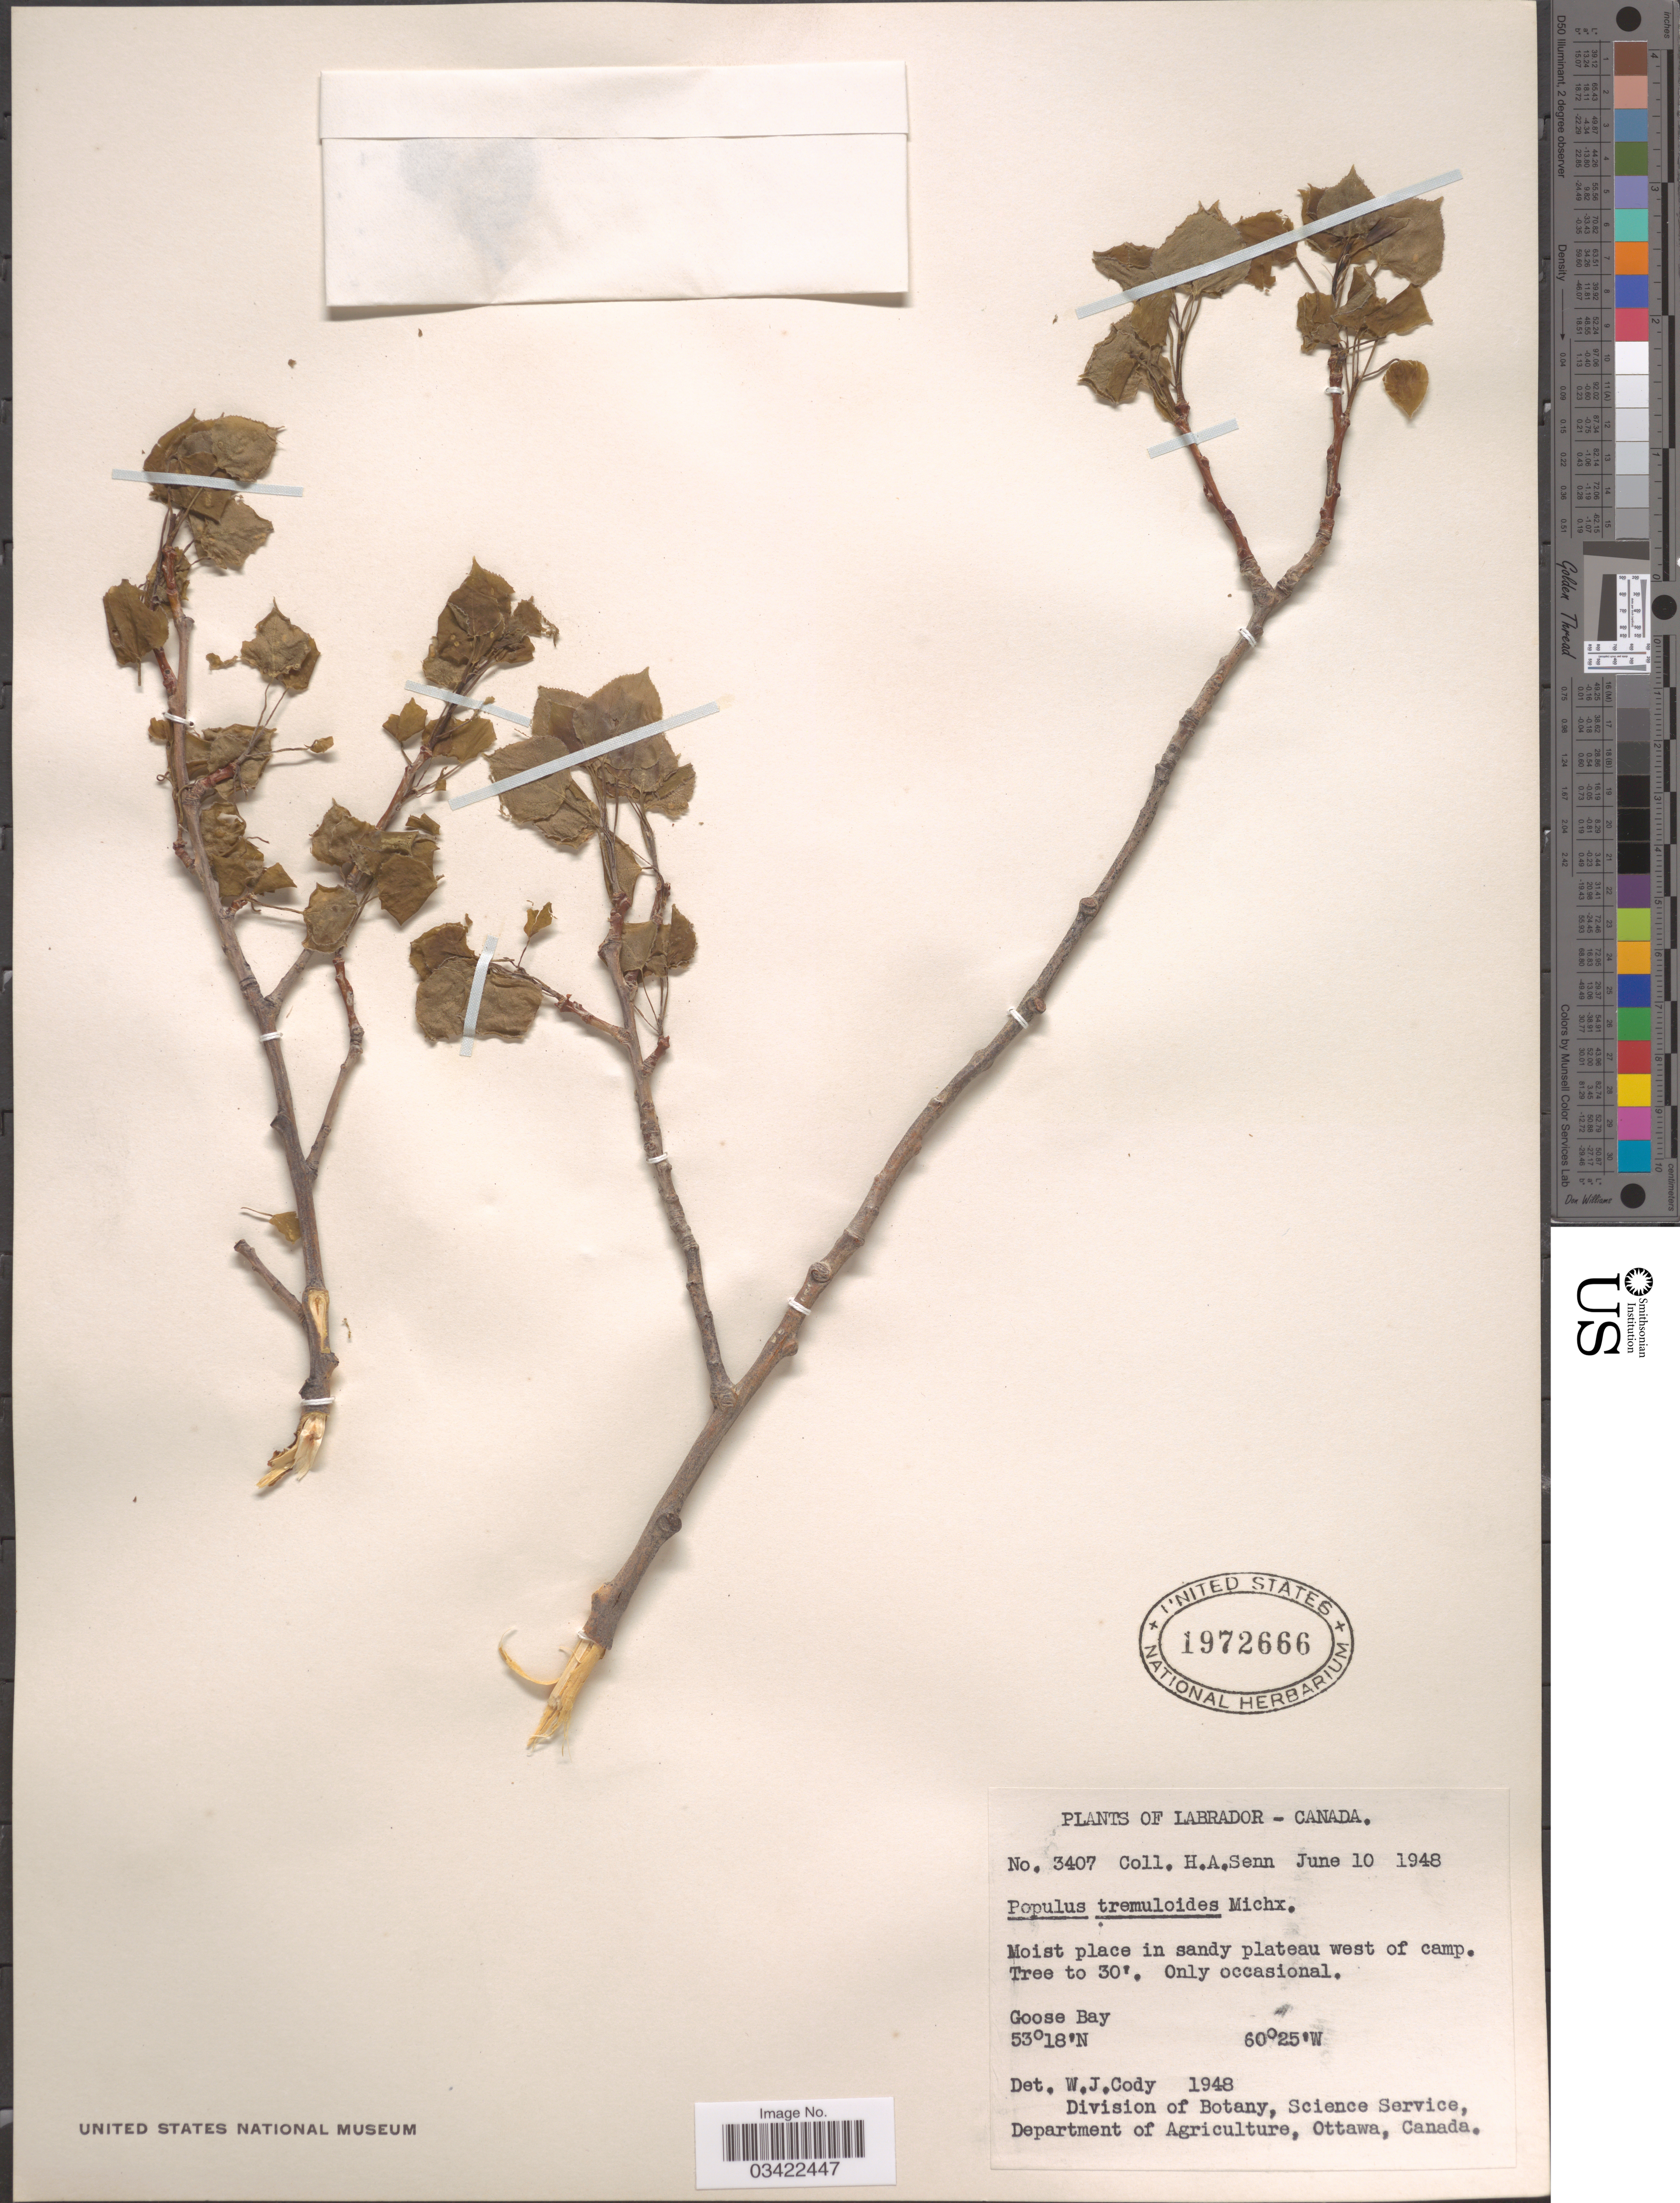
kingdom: Plantae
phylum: Tracheophyta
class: Magnoliopsida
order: Malpighiales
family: Salicaceae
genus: Populus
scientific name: Populus tremuloides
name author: Michx.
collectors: H. Senn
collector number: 3407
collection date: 1948-06-10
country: Canada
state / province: Newfoundland and Labrador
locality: Labrador. Sandy plateau west of camp. Goose Bay.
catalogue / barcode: US 1972666